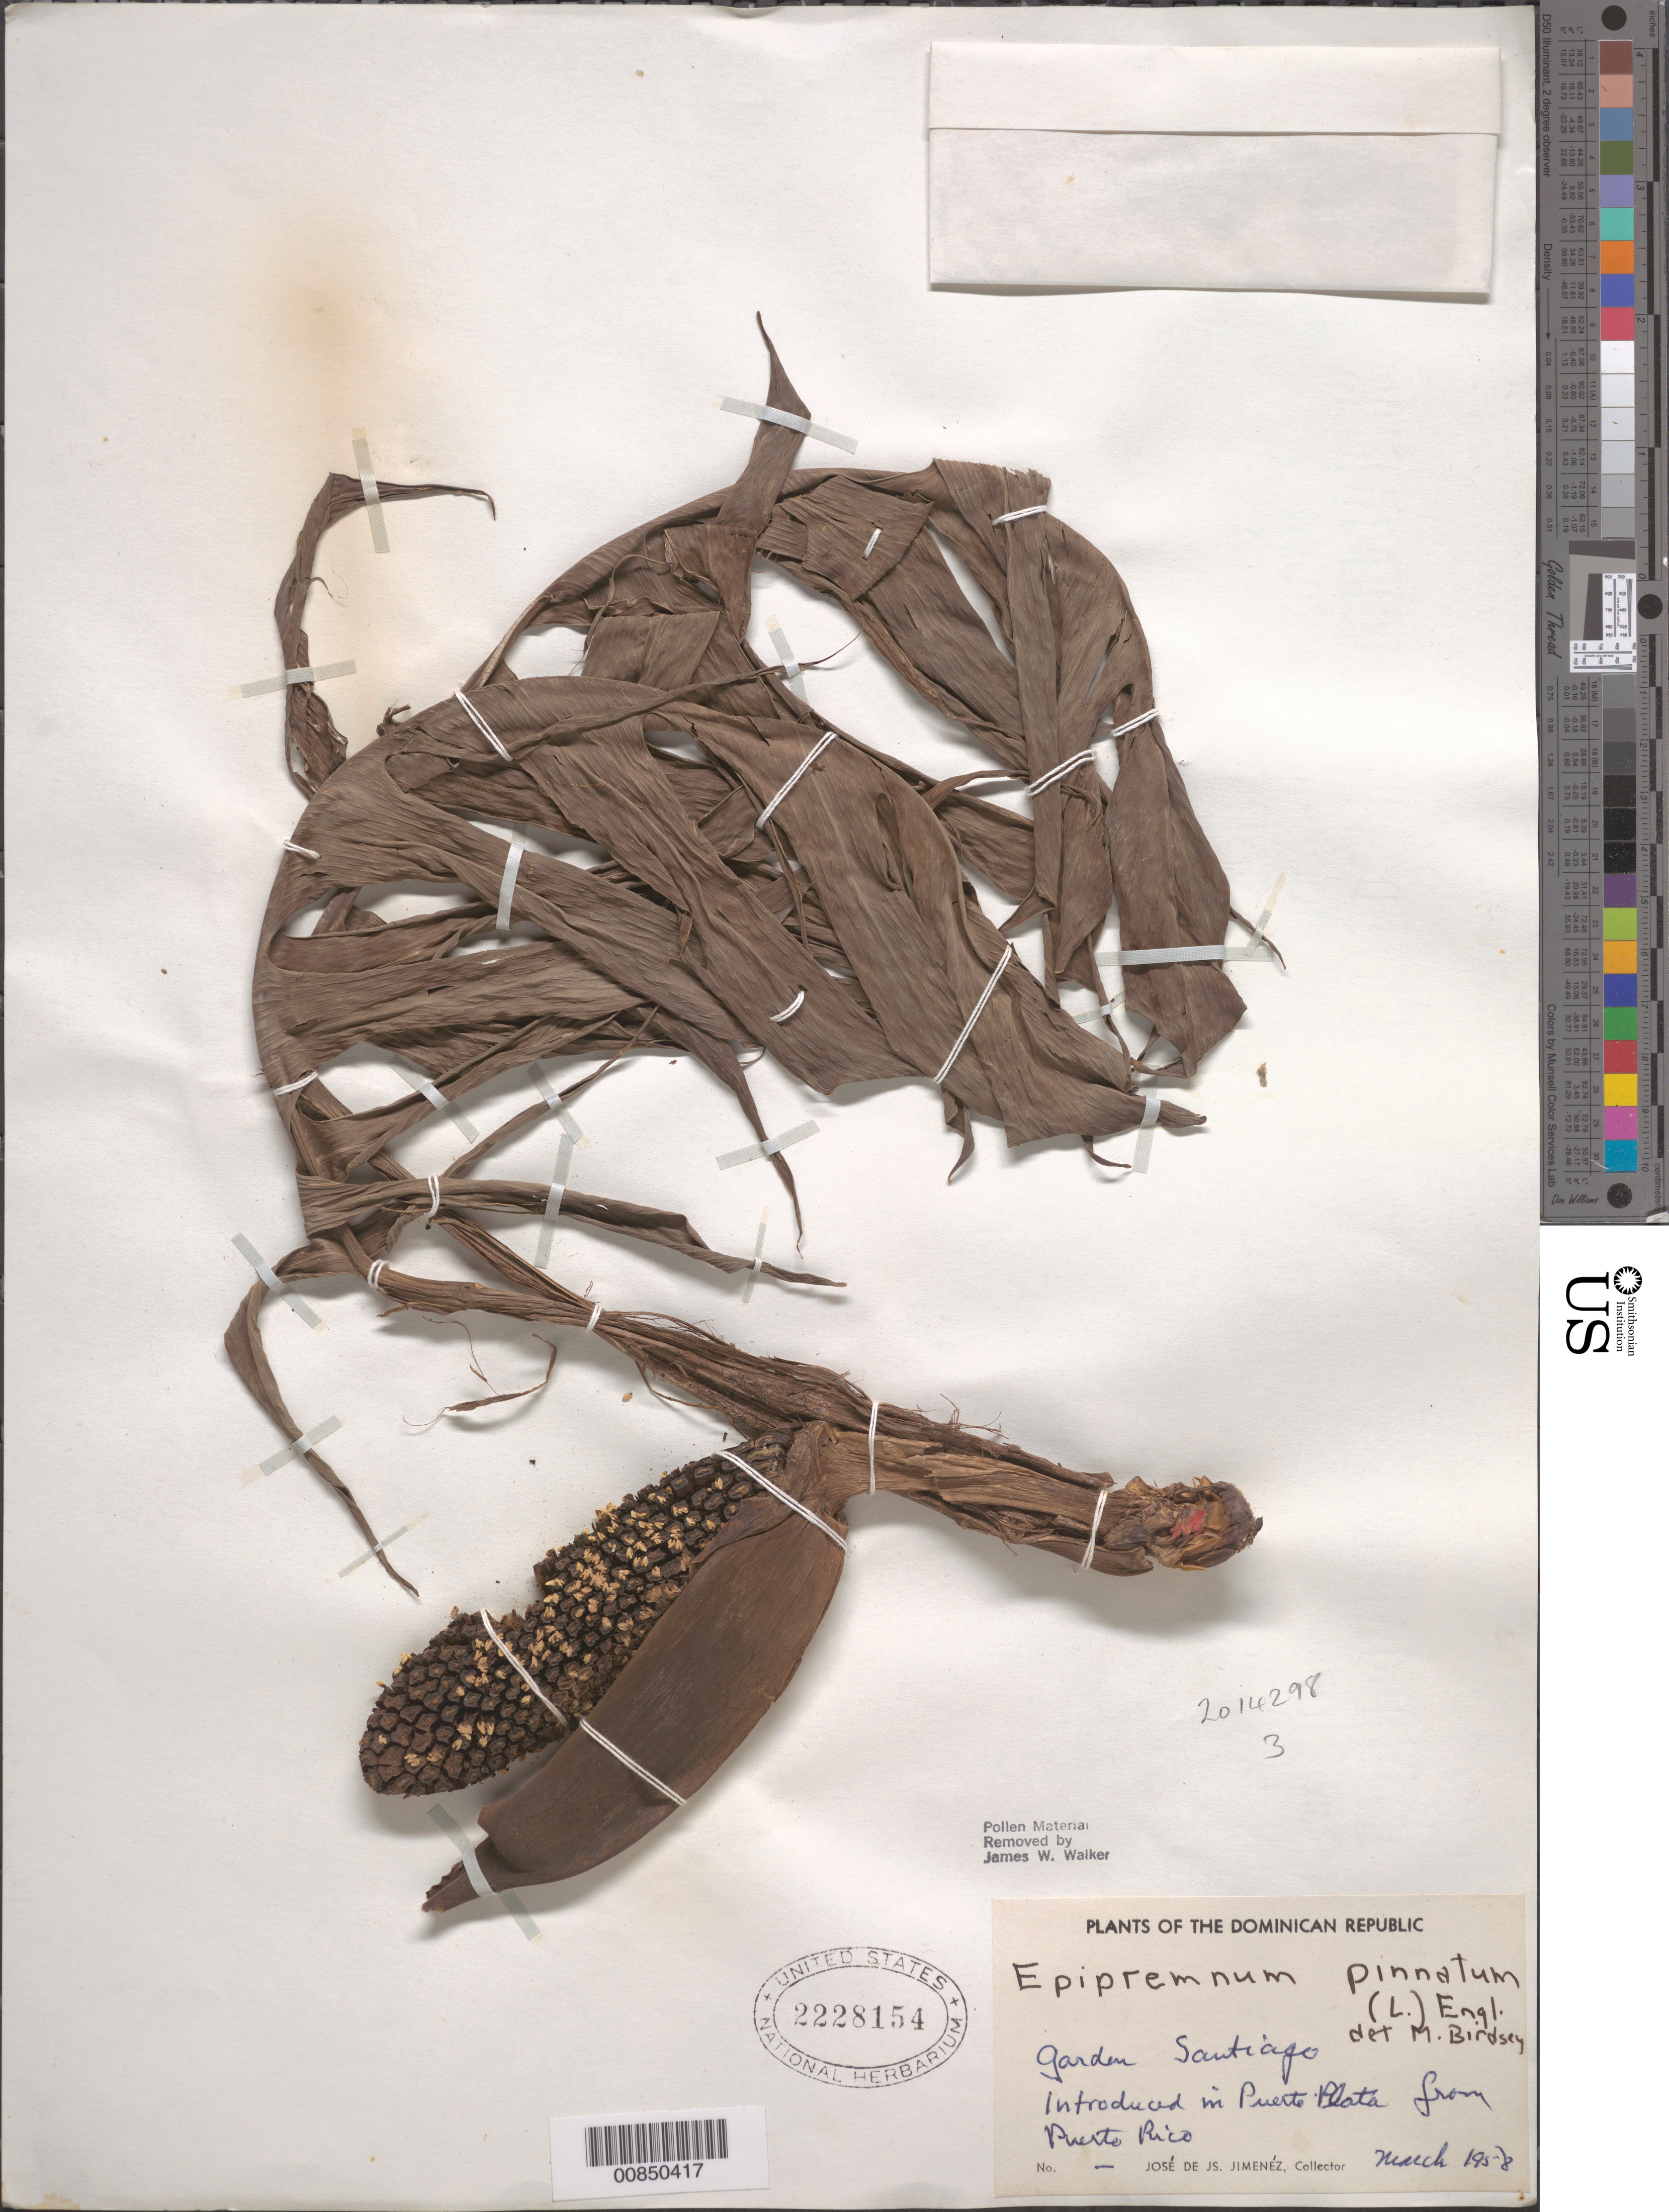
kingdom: Plantae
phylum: Tracheophyta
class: Liliopsida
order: Alismatales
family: Araceae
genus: Epipremnum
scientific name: Epipremnum pinnatum 'Aureum'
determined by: Birdsey, M.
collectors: J. J. Jiménez Almonte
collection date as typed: Mar 1958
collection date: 1958-03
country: Dominican Republic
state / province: Puerto Plata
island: Hispaniola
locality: Garden Santiago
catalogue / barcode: US 2228154